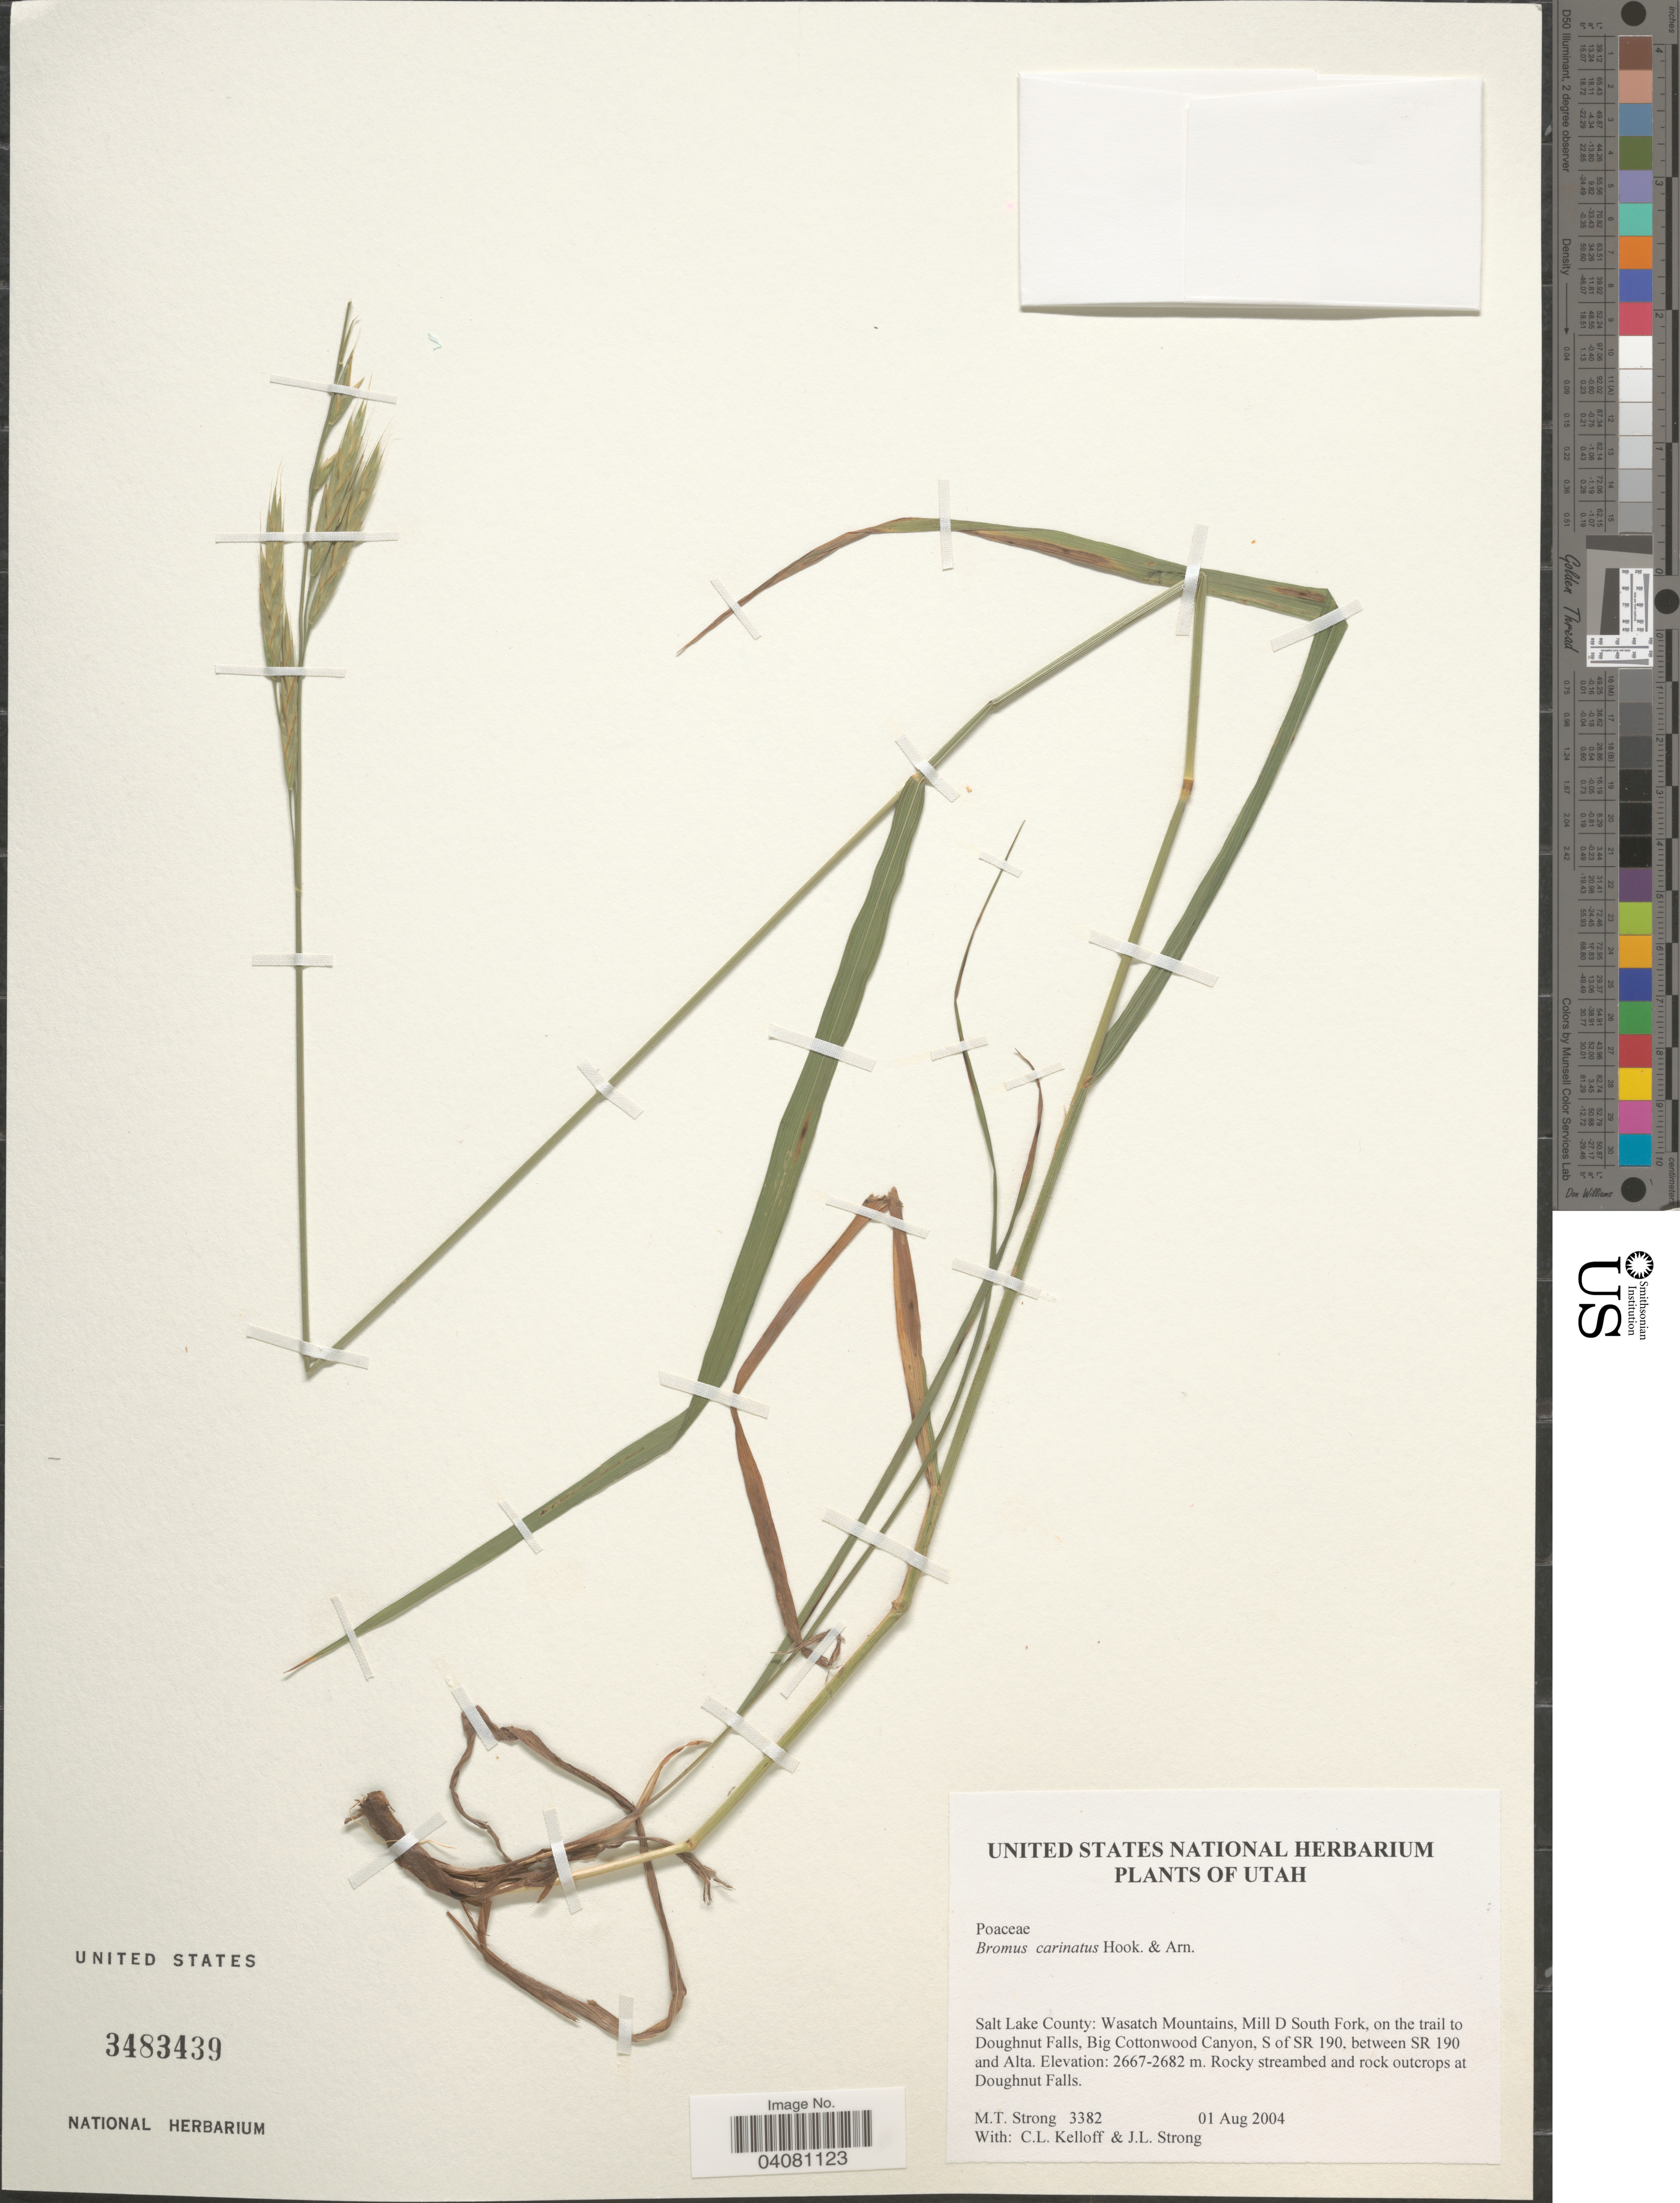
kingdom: Plantae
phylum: Tracheophyta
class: Liliopsida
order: Poales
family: Poaceae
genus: Bromus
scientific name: Bromus carinatus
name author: Hook. & Arn.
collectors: M. T. Strong, C. L. Kelloff & J. L. Strong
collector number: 3382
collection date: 2004-08-01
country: United States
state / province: Utah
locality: Salt Lake County: Wasatch Mountains, Mill D South Fork, on the trail to Doughnut Falls, Big Cottonwood Canyon, S of SR 190, between SR 190 and Alta. Rocky steambed and rock outcrops at Doughnut Falls.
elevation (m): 2667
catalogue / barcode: US 3483439